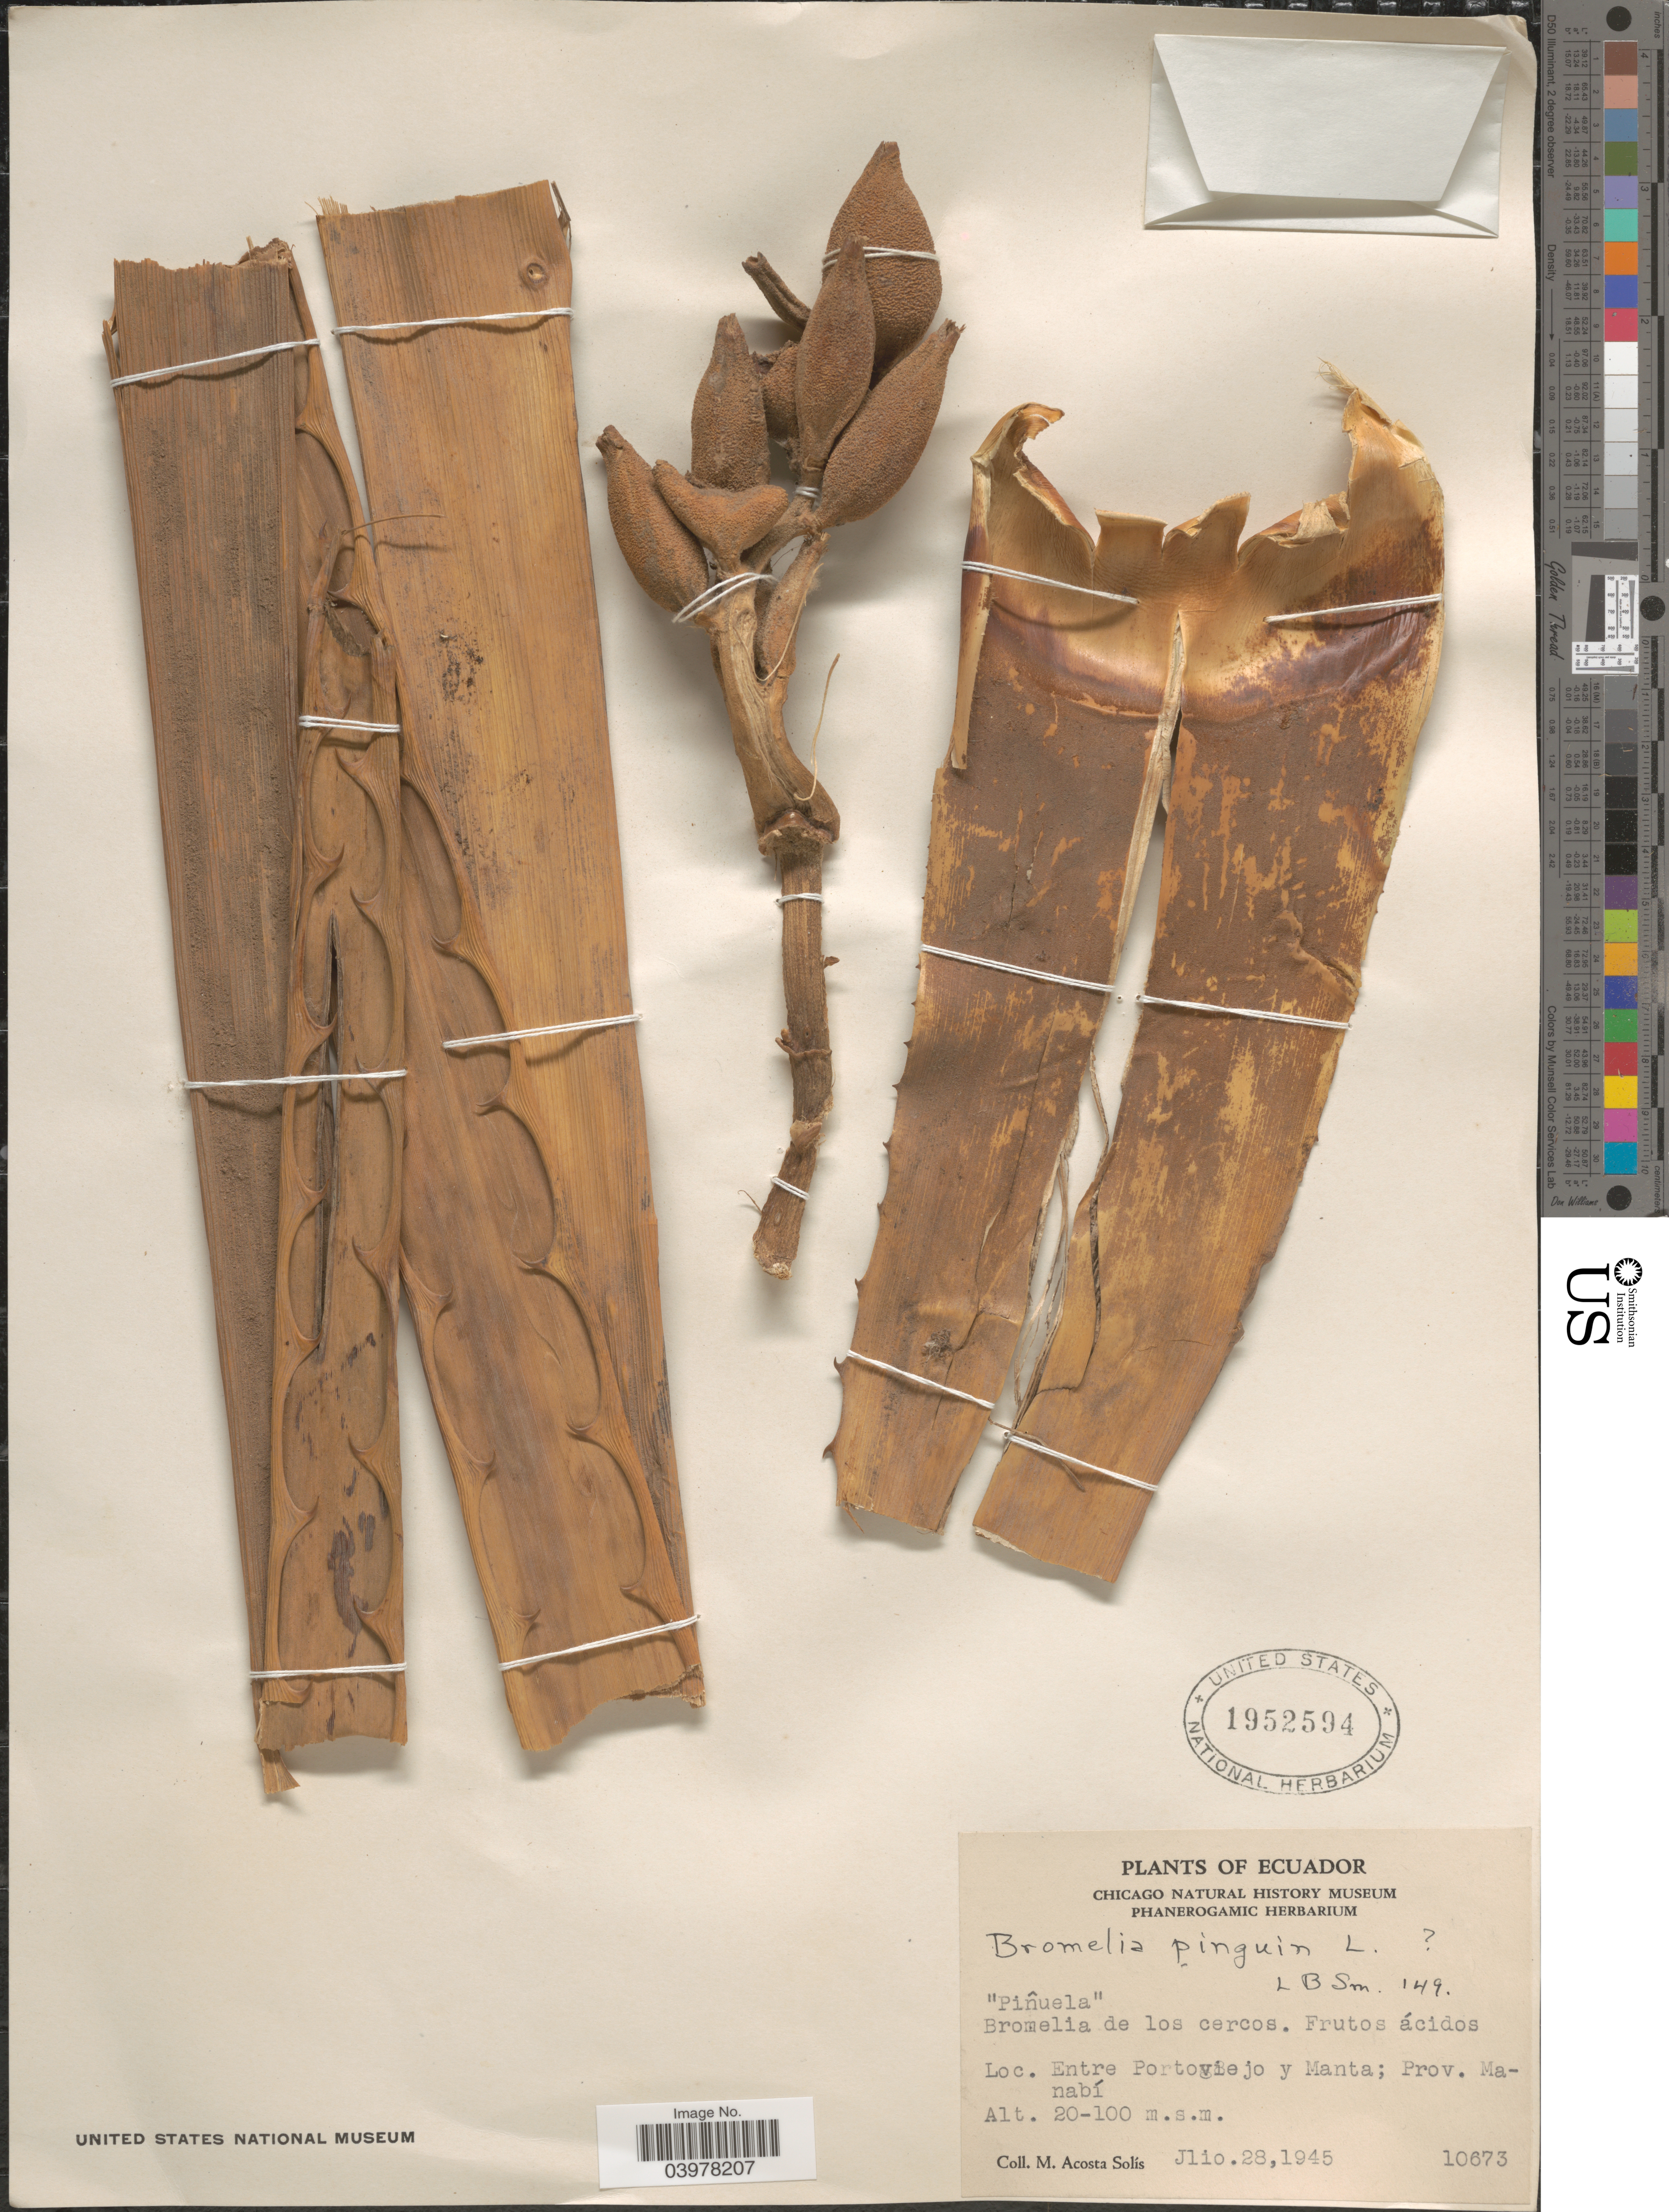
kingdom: Plantae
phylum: Tracheophyta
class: Liliopsida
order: Poales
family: Bromeliaceae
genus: Bromelia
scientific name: Bromelia pinguin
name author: L.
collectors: M. Acosta Solis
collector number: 10673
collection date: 1945-07-28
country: Ecuador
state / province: Manabí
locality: Entre Portoviejo y Manta.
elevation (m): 20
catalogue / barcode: US 1952594